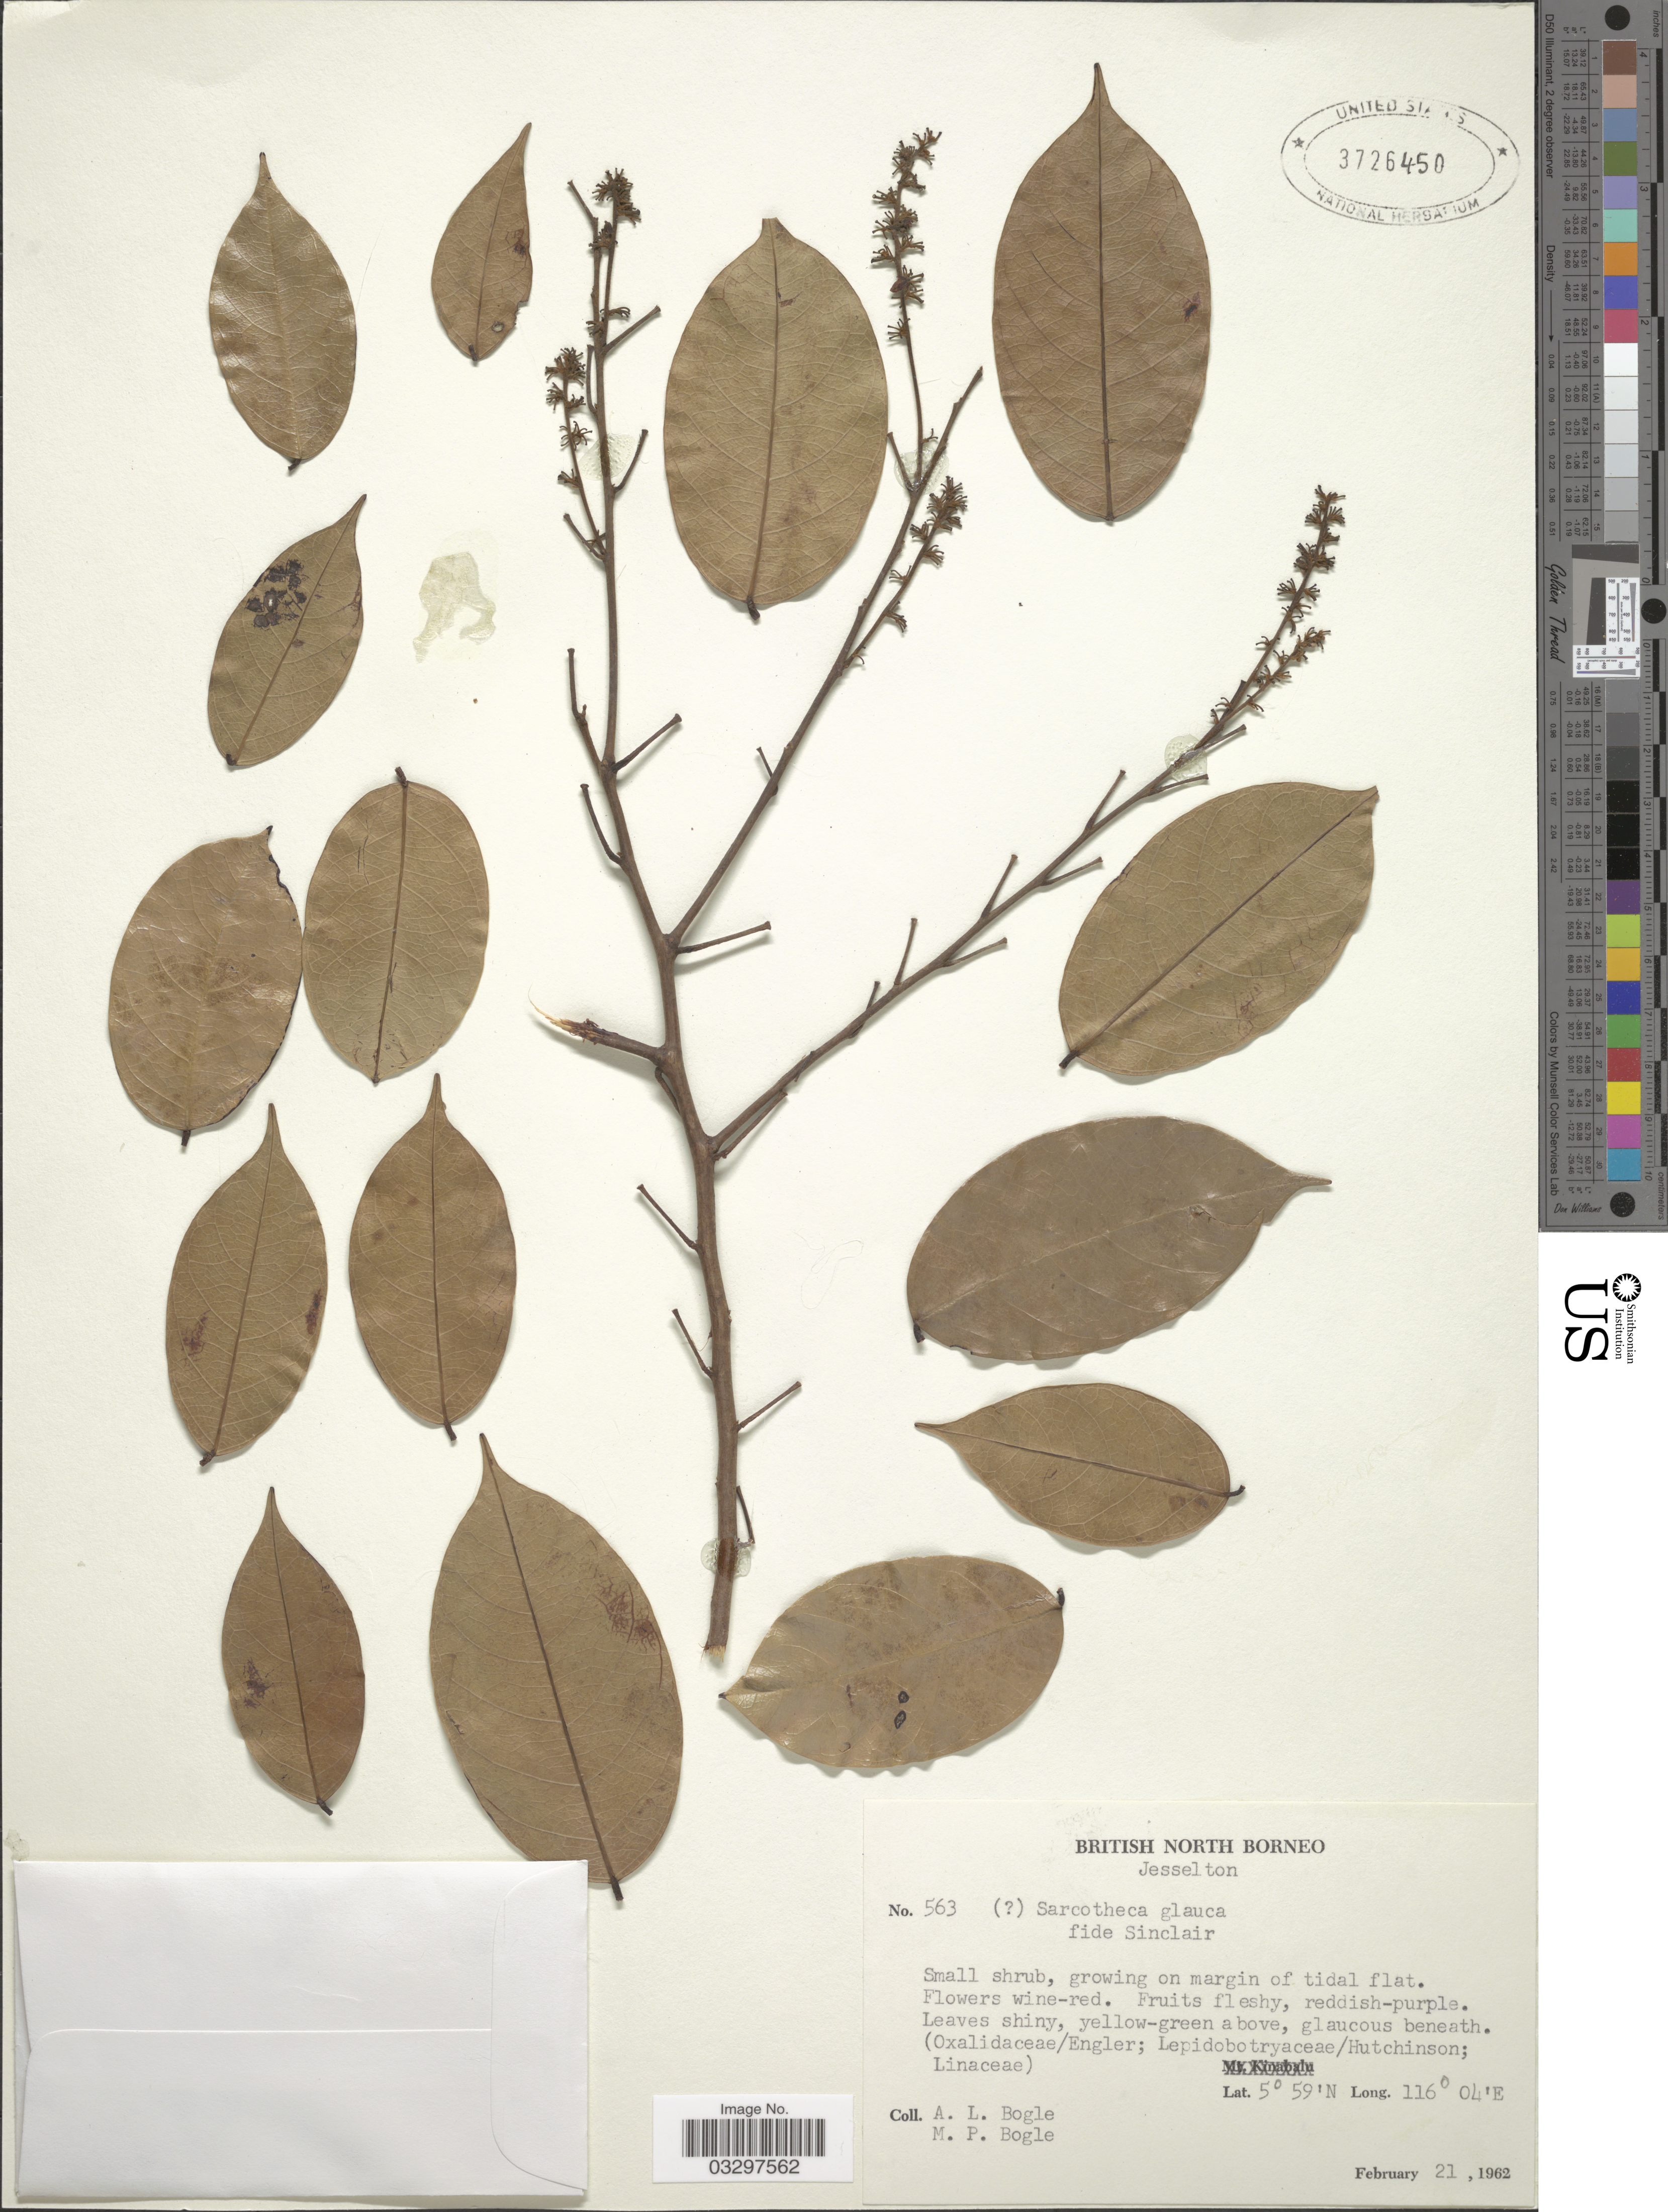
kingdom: Plantae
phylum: Tracheophyta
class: Magnoliopsida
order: Oxalidales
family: Oxalidaceae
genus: Sarcotheca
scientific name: Sarcotheca glauca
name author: (Hook. f.) Hallier f.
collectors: Bogle, A.L. & M. Bogle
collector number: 563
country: Malaysia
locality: British North Borneo. Jesselton.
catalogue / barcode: US 3726450